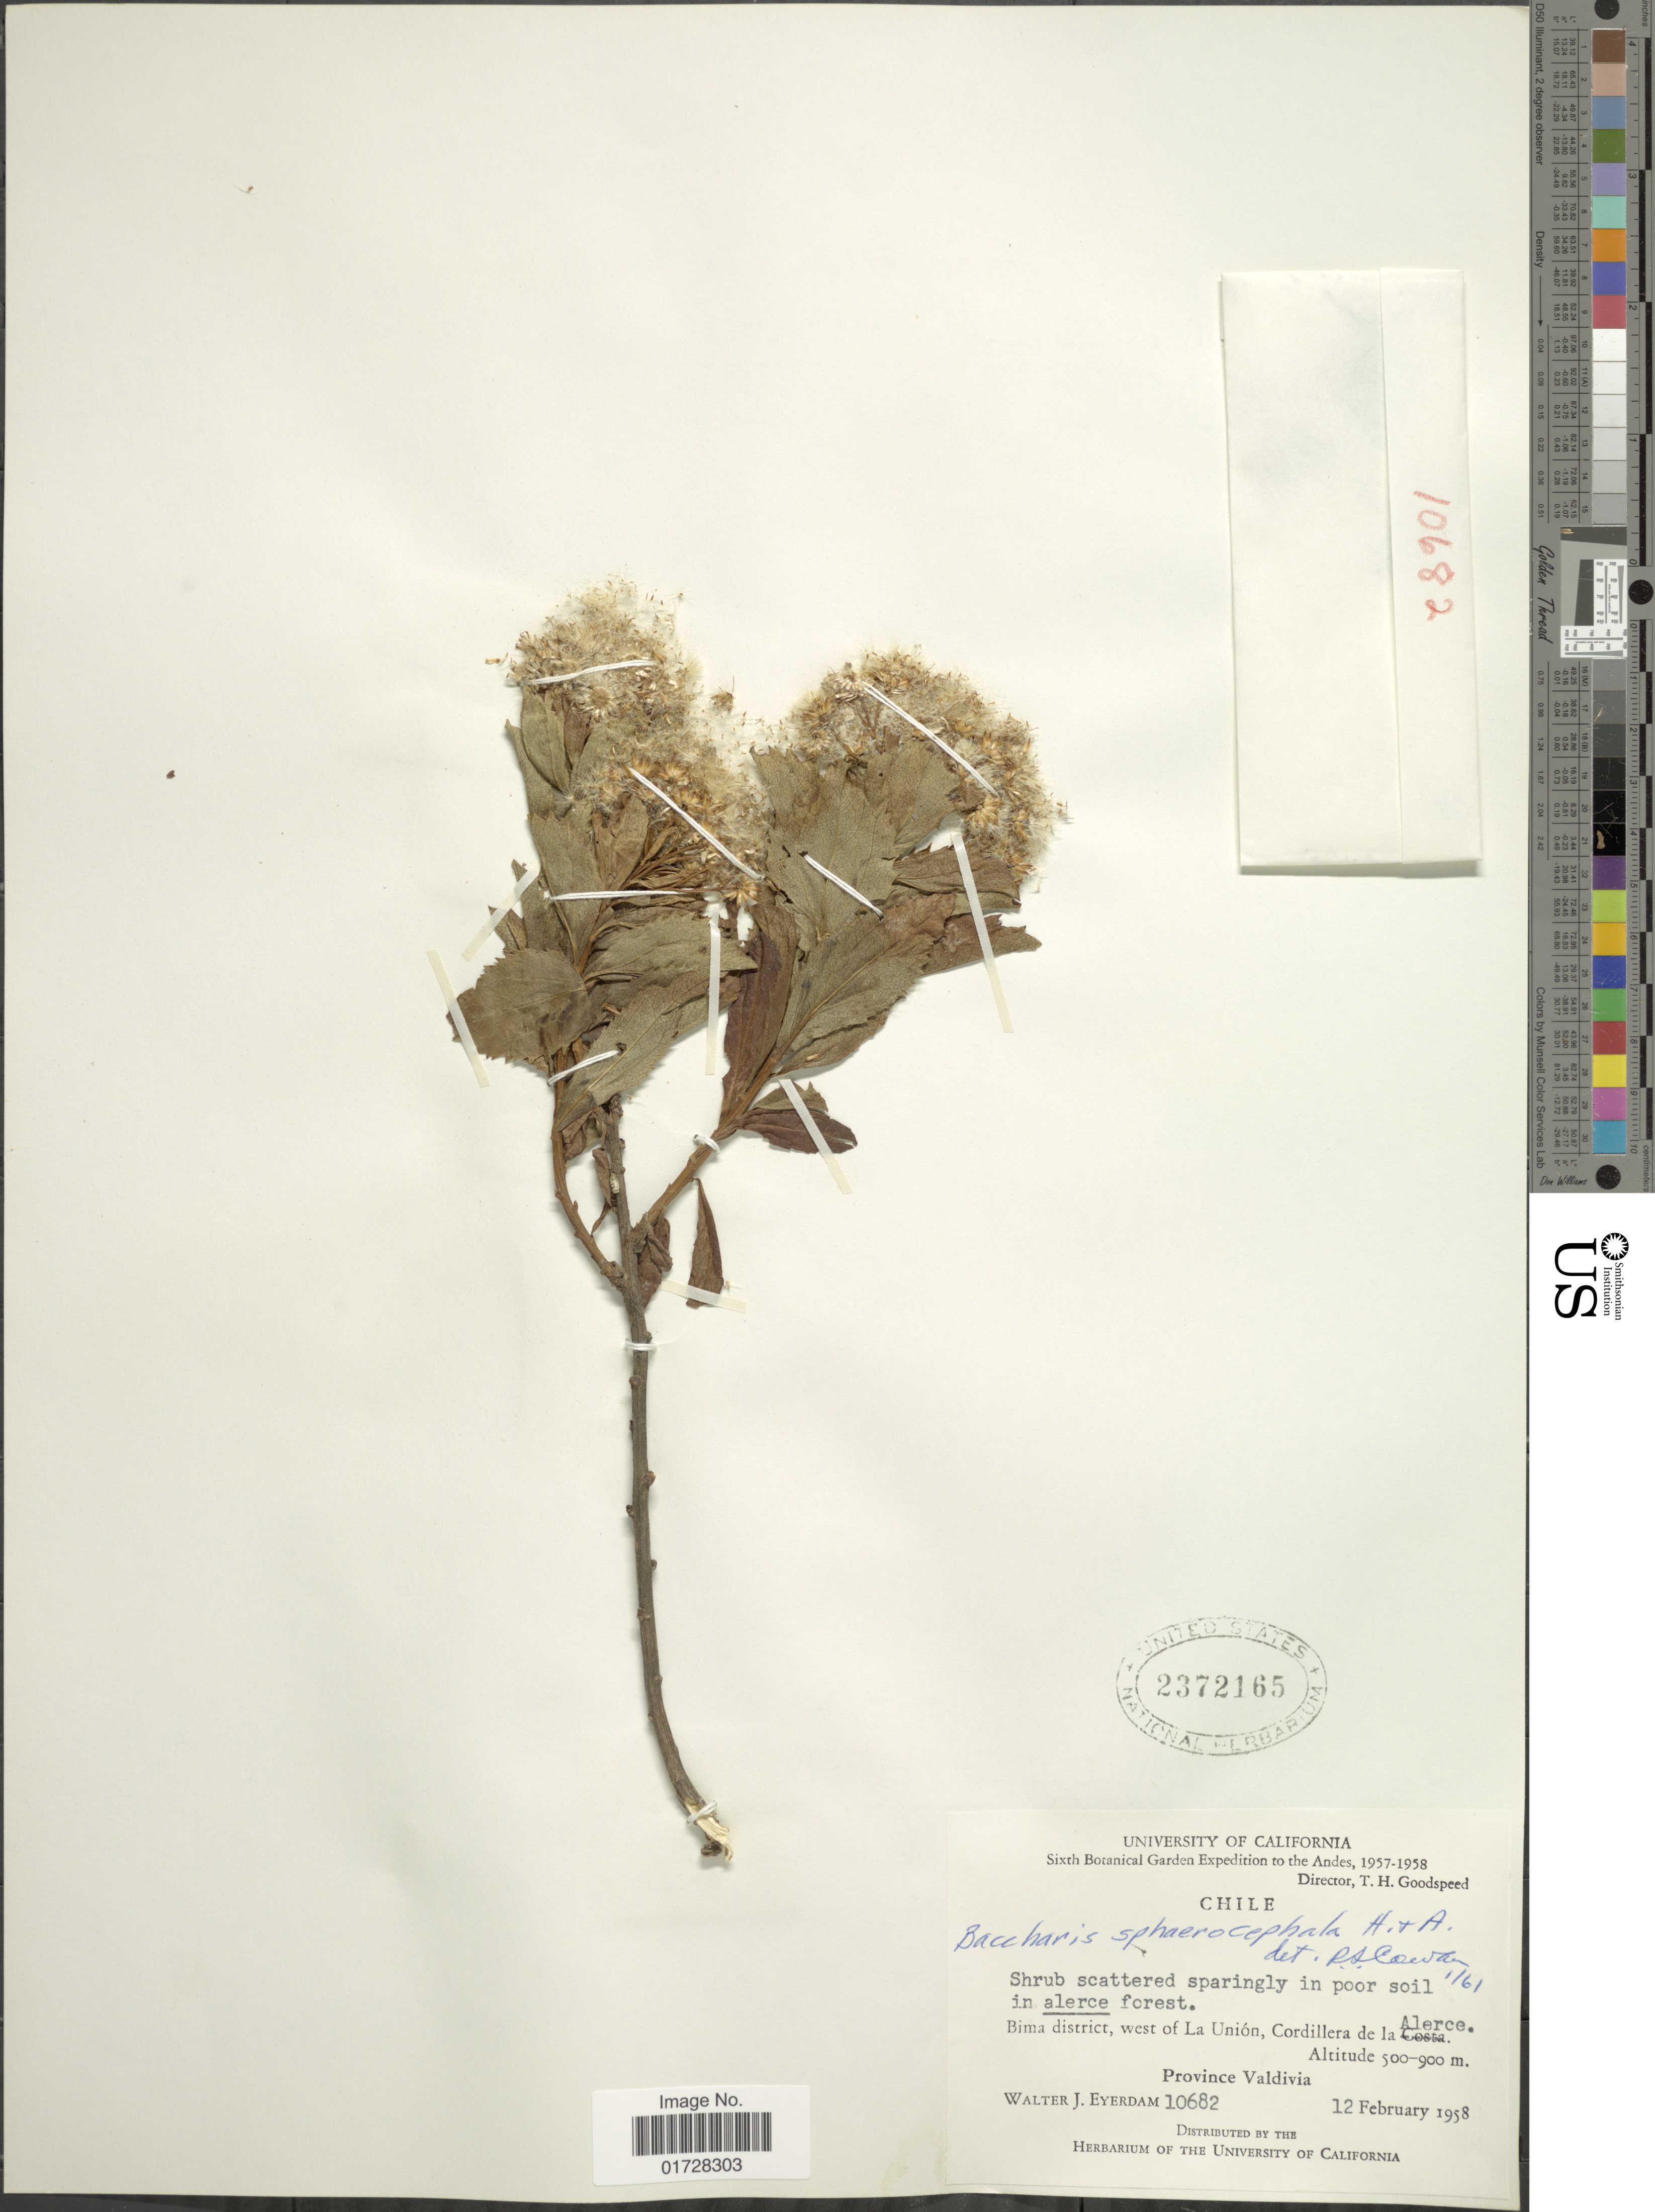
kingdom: Plantae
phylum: Tracheophyta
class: Magnoliopsida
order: Asterales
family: Asteraceae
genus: Baccharis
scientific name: Baccharis sphaerocephala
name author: Hook. & Arn.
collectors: W. J. Eyerdam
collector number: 10682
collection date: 1958-02-12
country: Chile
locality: Bima district, west of La Union, Cordillera de la Alerce, Province Valdivia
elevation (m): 500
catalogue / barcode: US 2372165